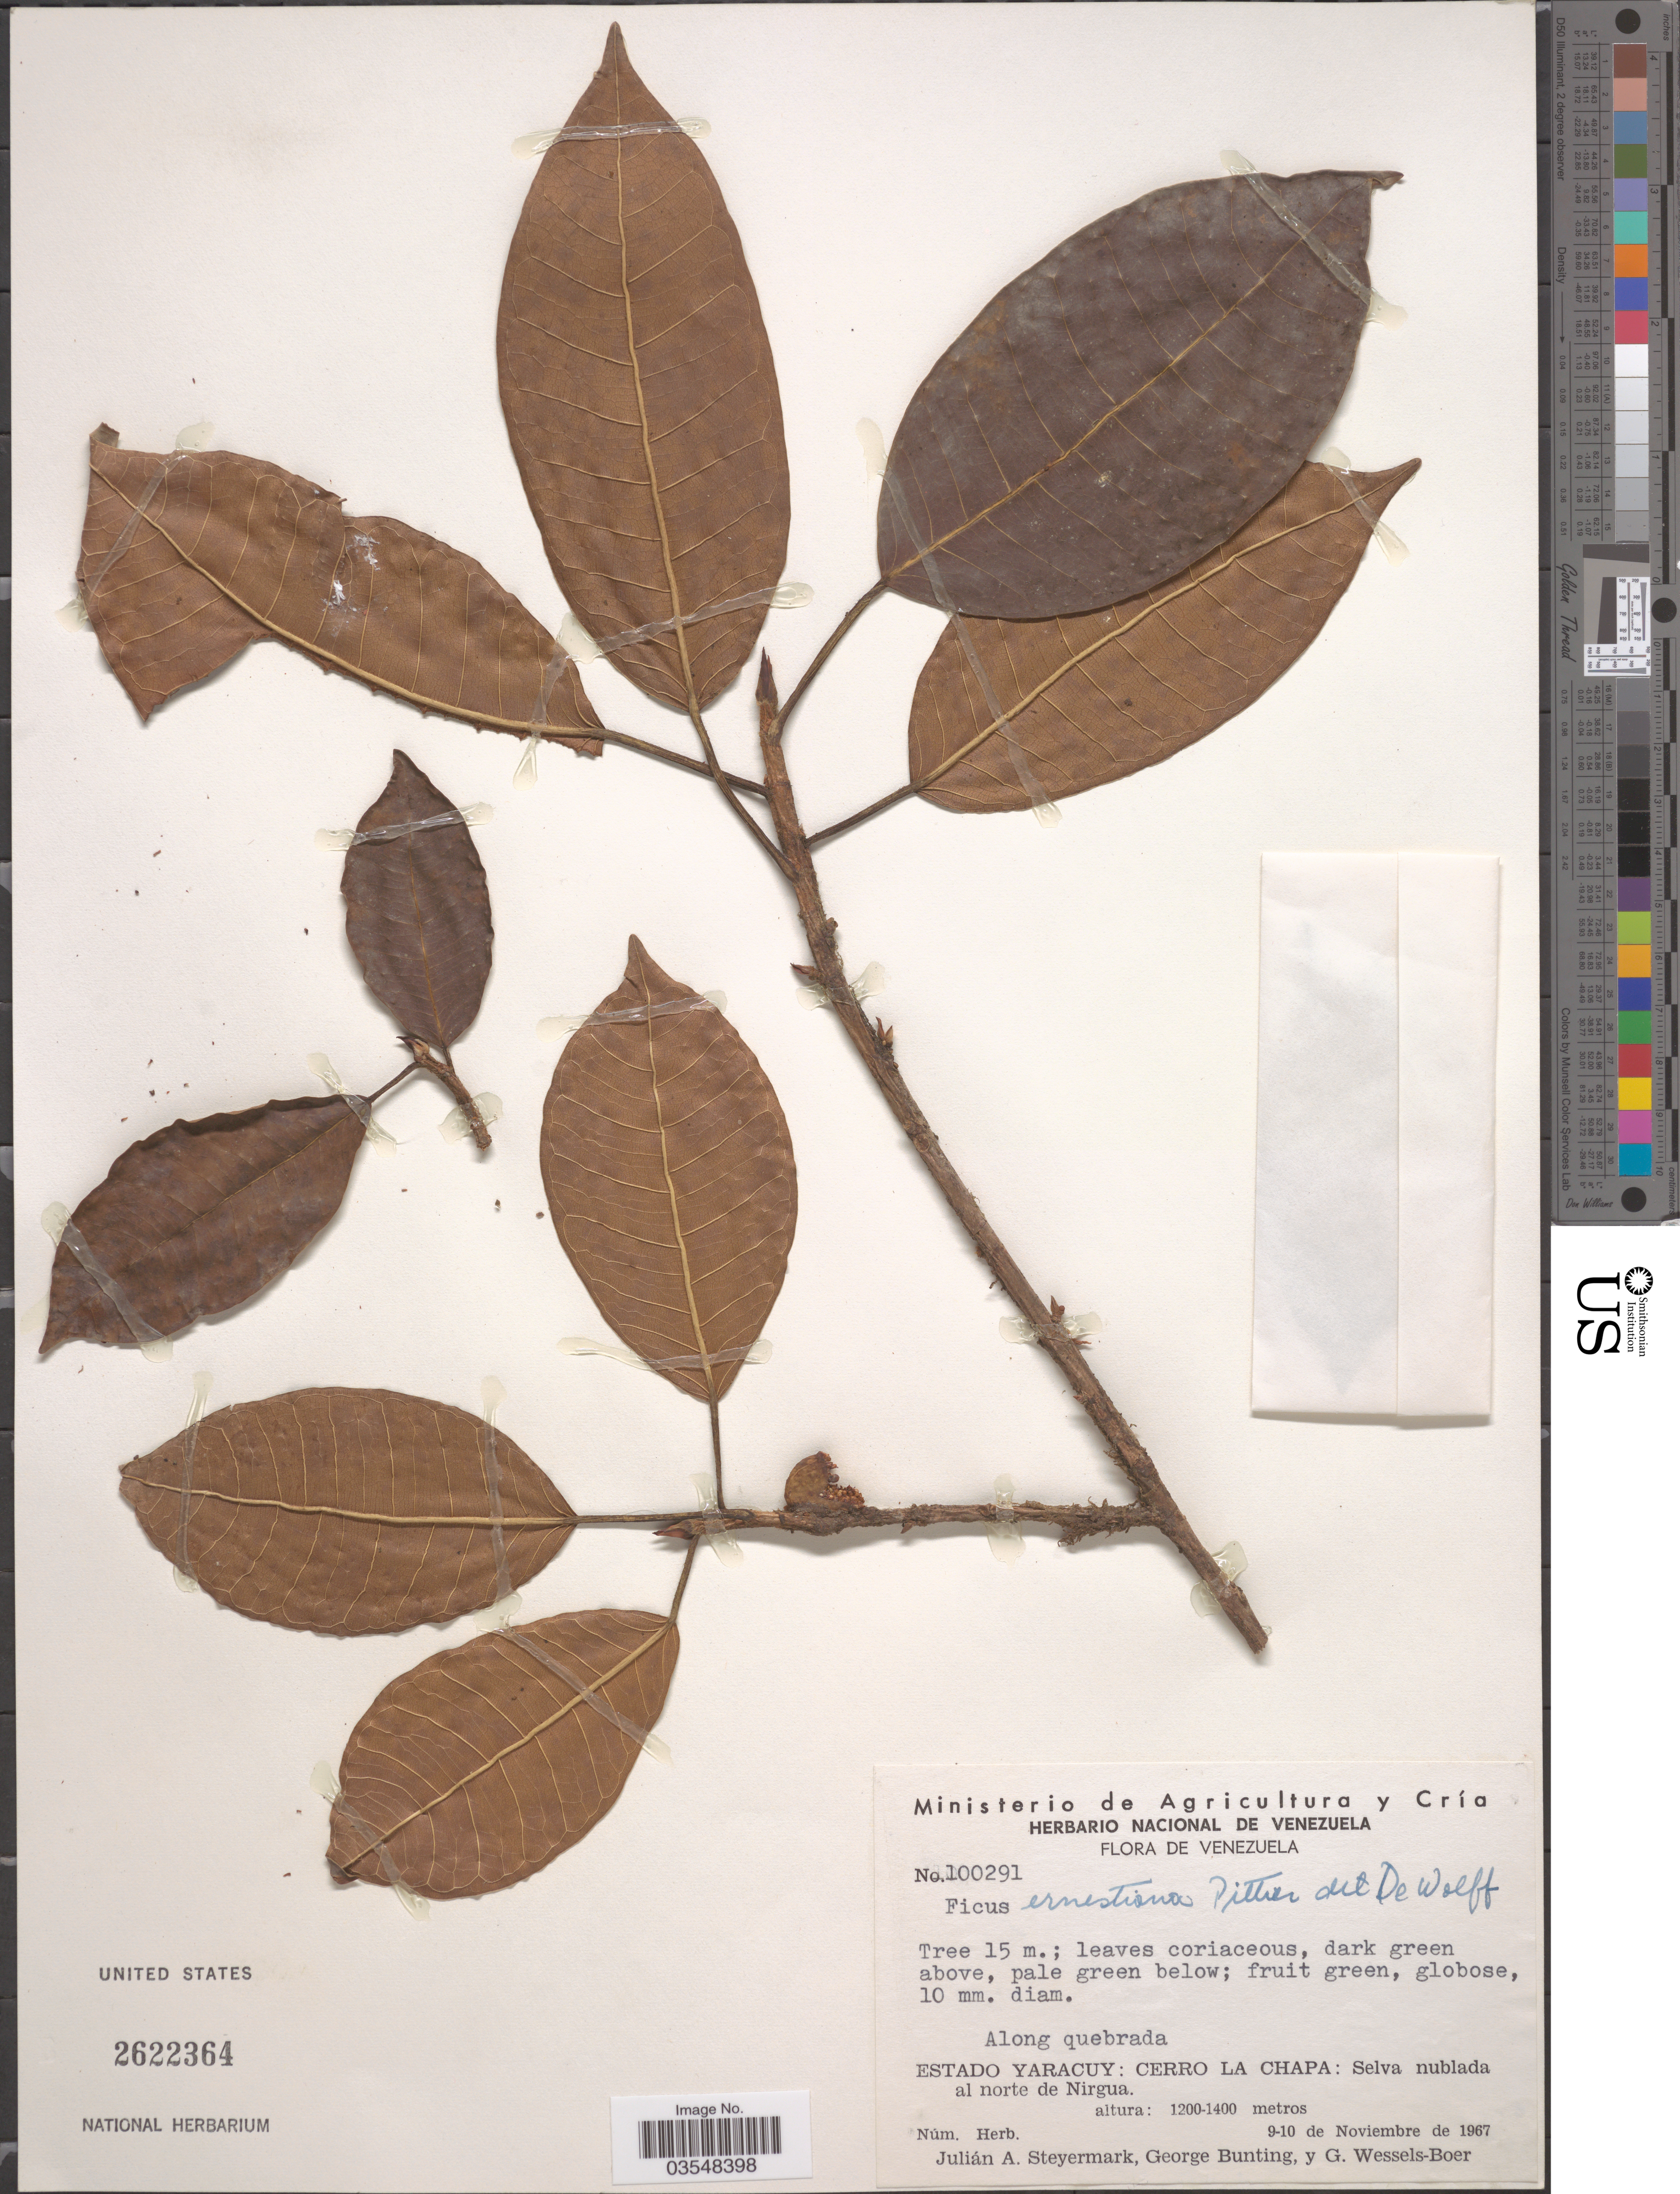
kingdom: Plantae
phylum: Tracheophyta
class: Magnoliopsida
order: Rosales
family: Moraceae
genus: Ficus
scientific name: Ficus ernstiana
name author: Pittier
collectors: J. Steyermark, G. S. Bunting & G. Wessels Boer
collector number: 100291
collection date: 1967-11-09/1967-11-10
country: Venezuela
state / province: Yaracuy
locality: Along quebrada. Estado Yaracuy: Cerro La Chapa: Selva nublada al norte de Nirgua.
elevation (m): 1200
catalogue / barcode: US 2622364